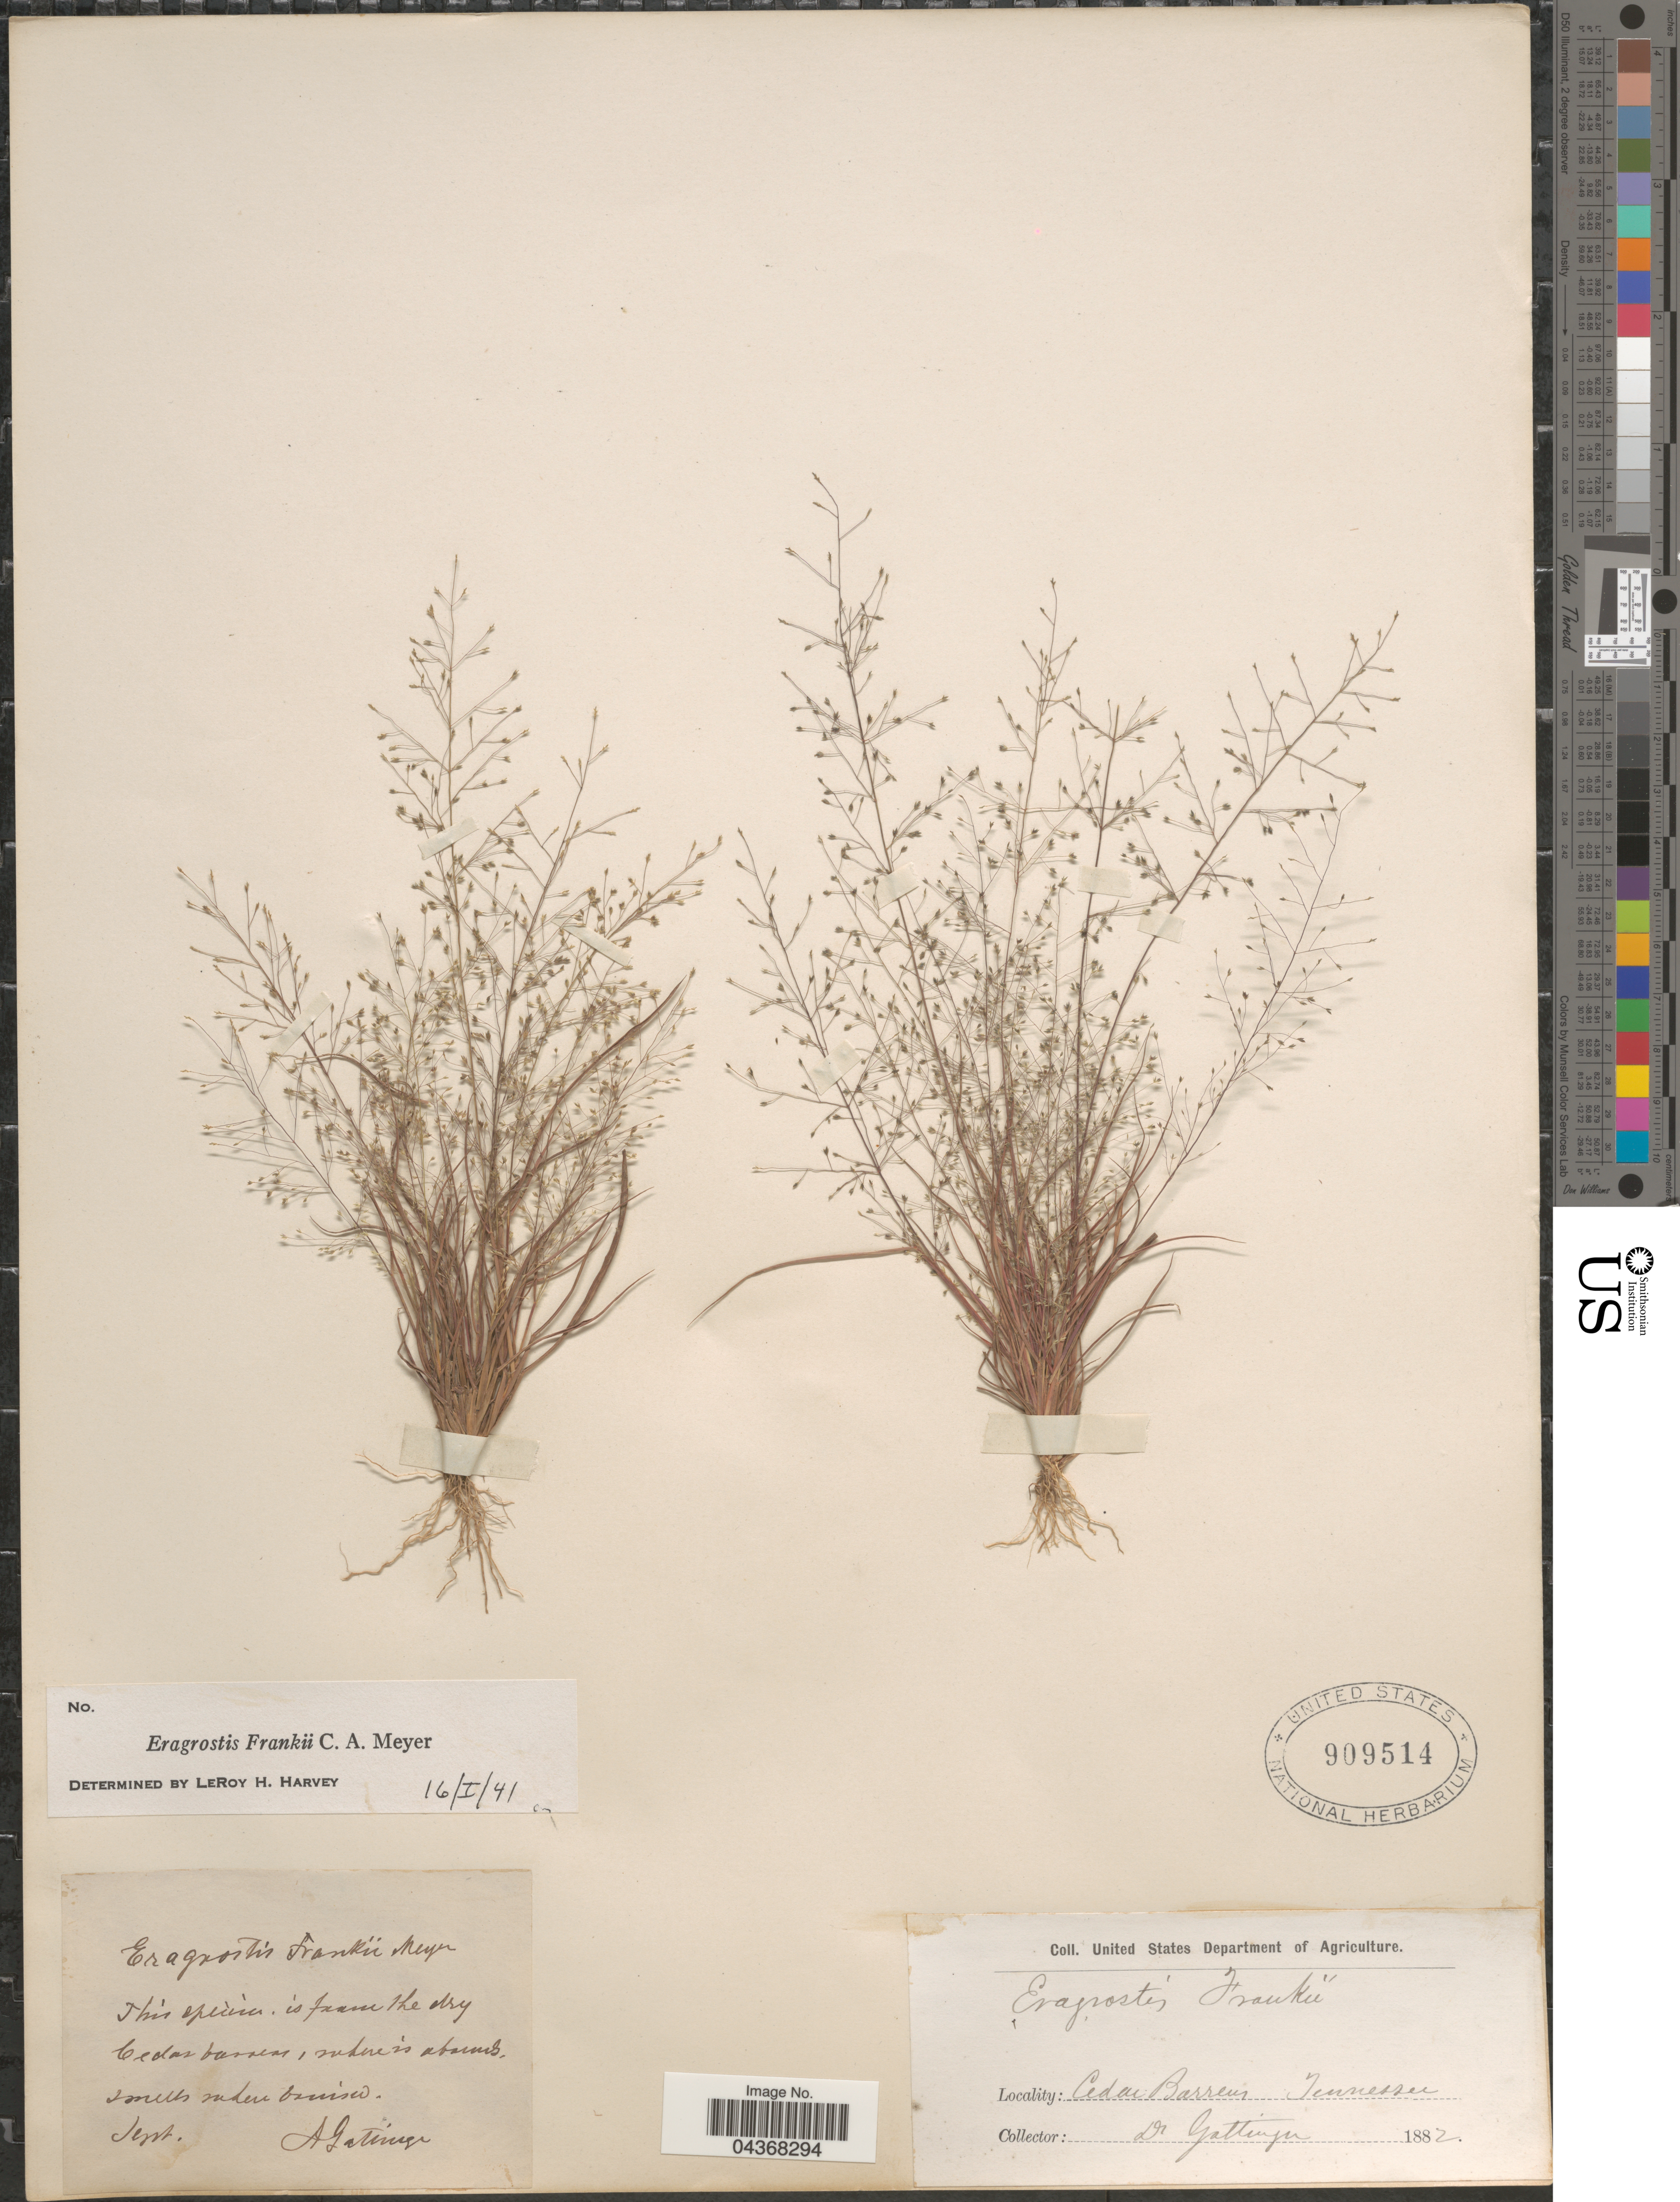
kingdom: Plantae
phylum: Tracheophyta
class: Liliopsida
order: Poales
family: Poaceae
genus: Eragrostis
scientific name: Eragrostis frankii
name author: C.A. Mey. ex Steud.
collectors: A. Gattinger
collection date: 1882-09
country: United States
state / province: Tennessee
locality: Cedar Barrens.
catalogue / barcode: US 909514